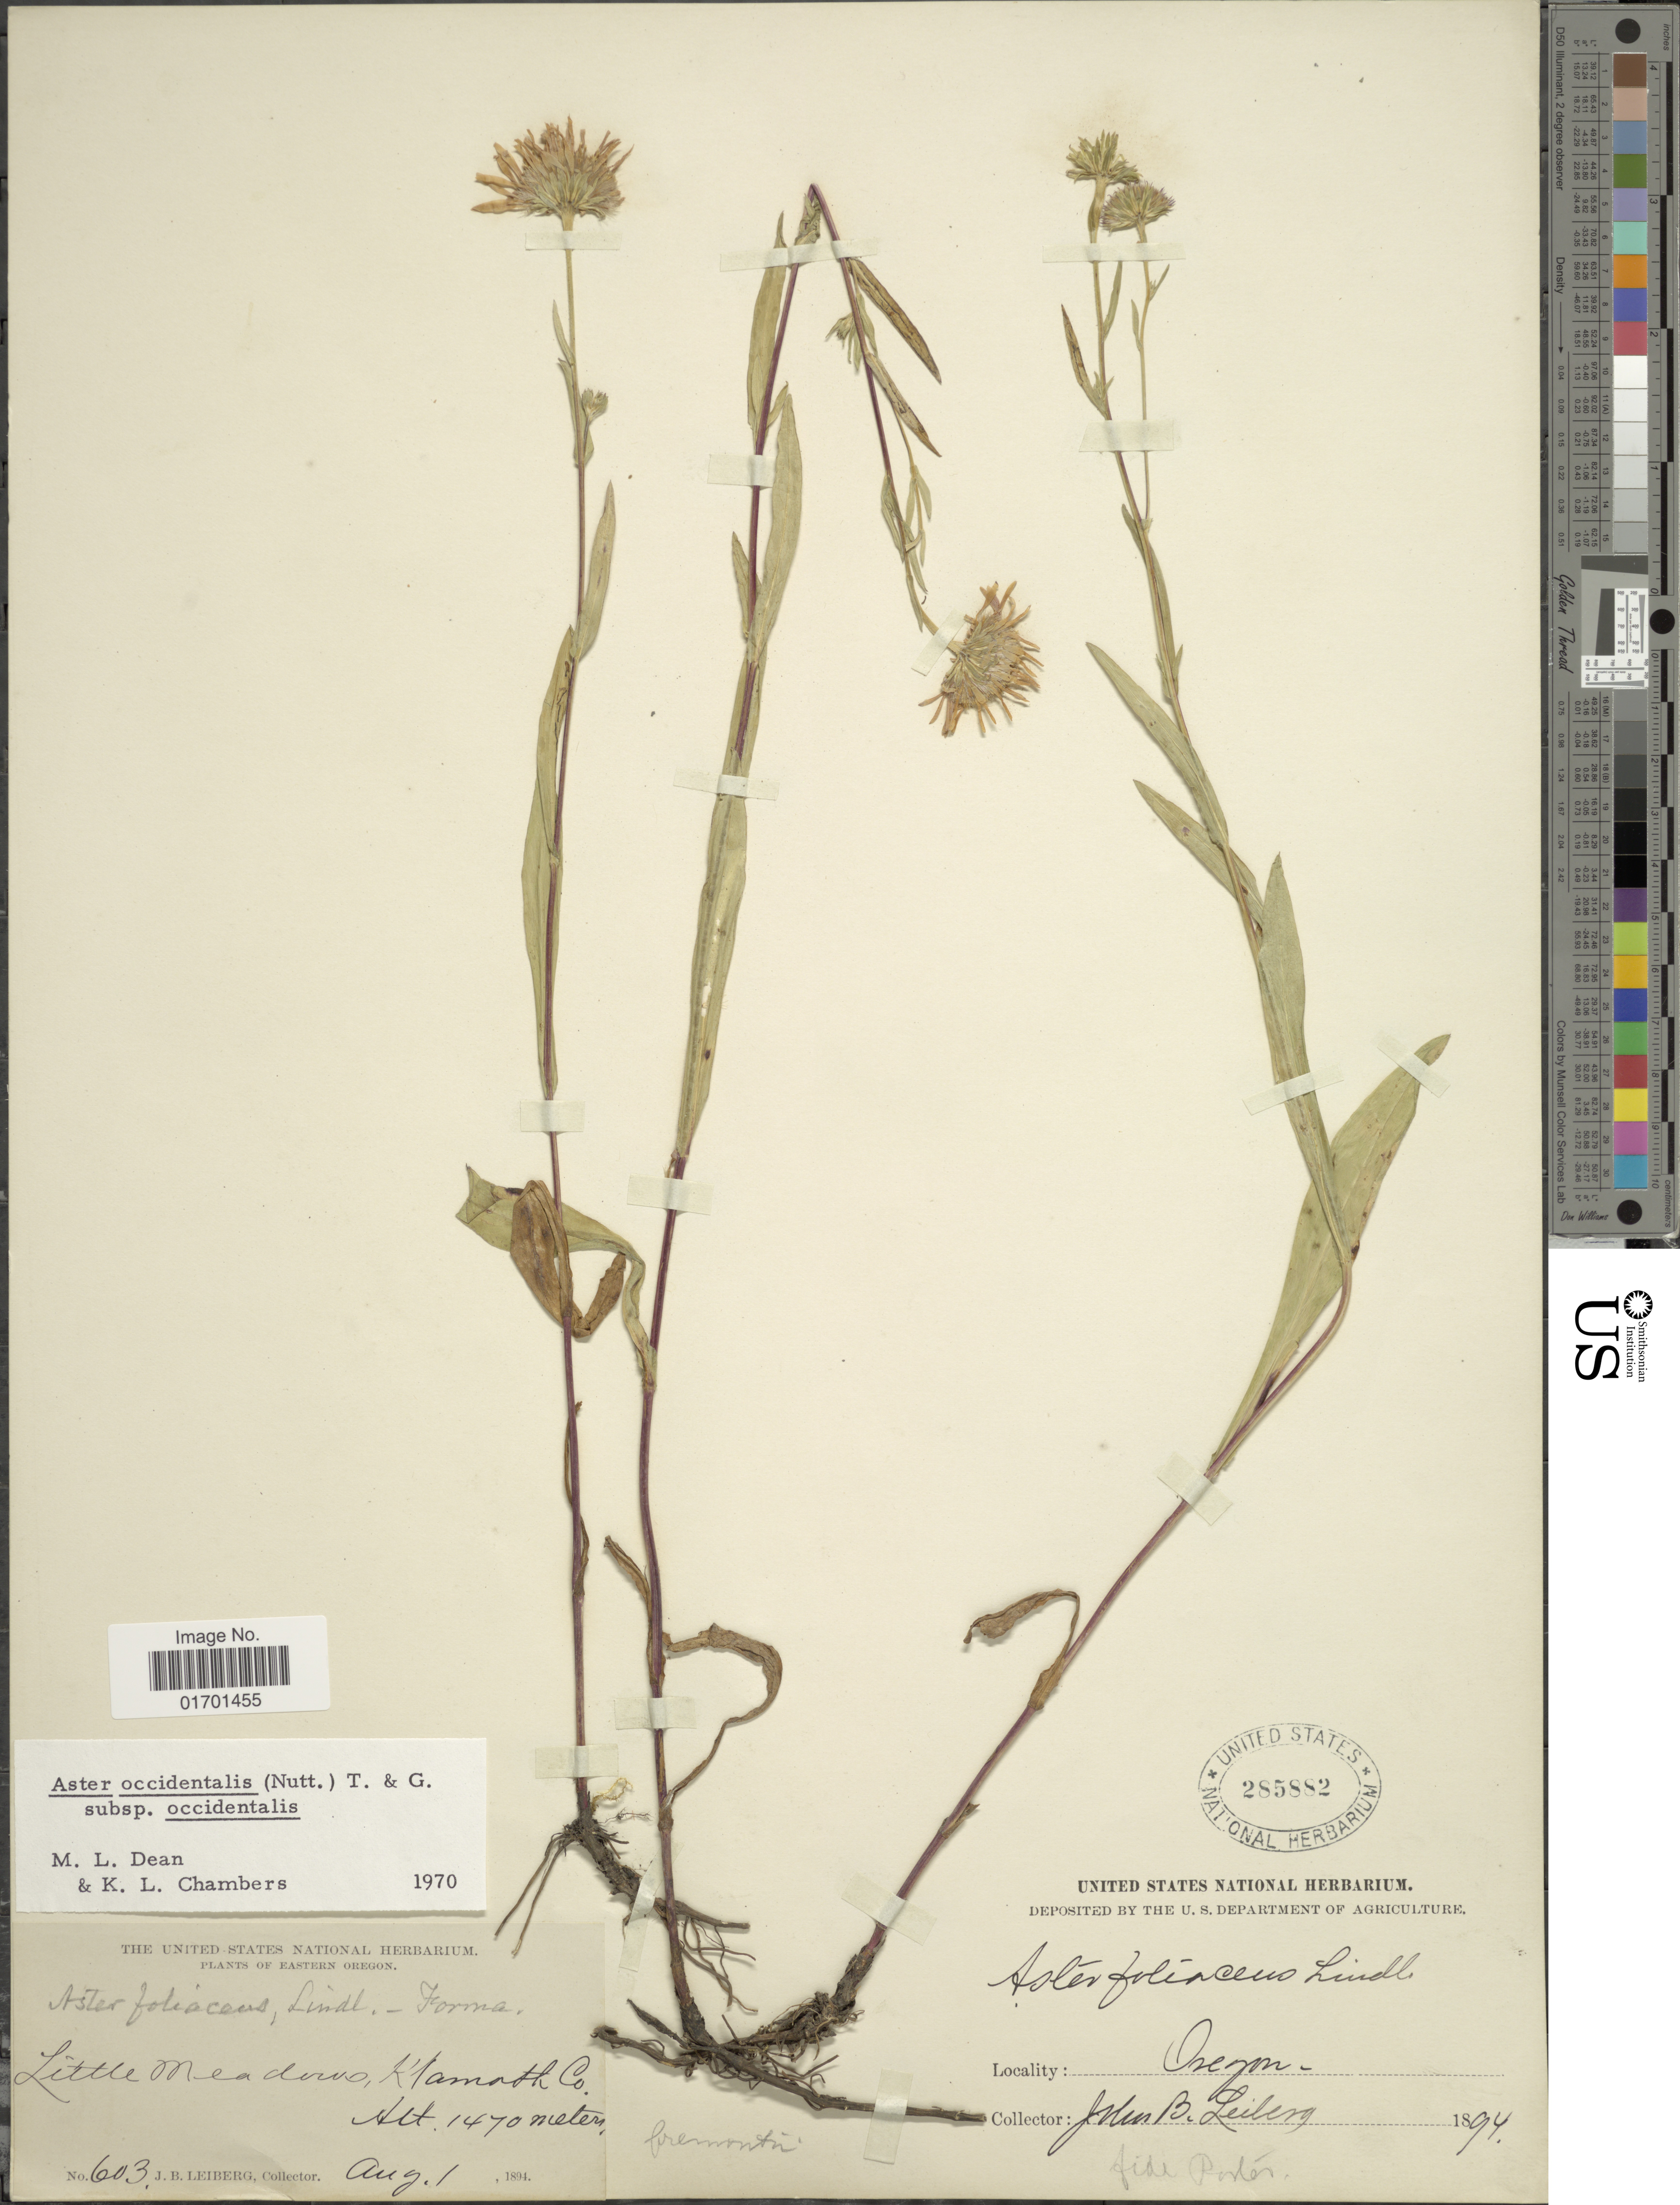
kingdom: Plantae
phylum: Tracheophyta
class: Magnoliopsida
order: Asterales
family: Asteraceae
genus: Symphyotrichum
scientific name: Symphyotrichum spathulatum var. spathulatum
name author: (Lindl.) G.L. Nesom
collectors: J. B. Leiberg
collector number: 603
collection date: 1894-08-01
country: United States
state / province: Oregon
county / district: Klamath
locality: Eastern Oregon, Little Meadows, Klamath Co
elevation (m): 1470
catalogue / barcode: US 285882